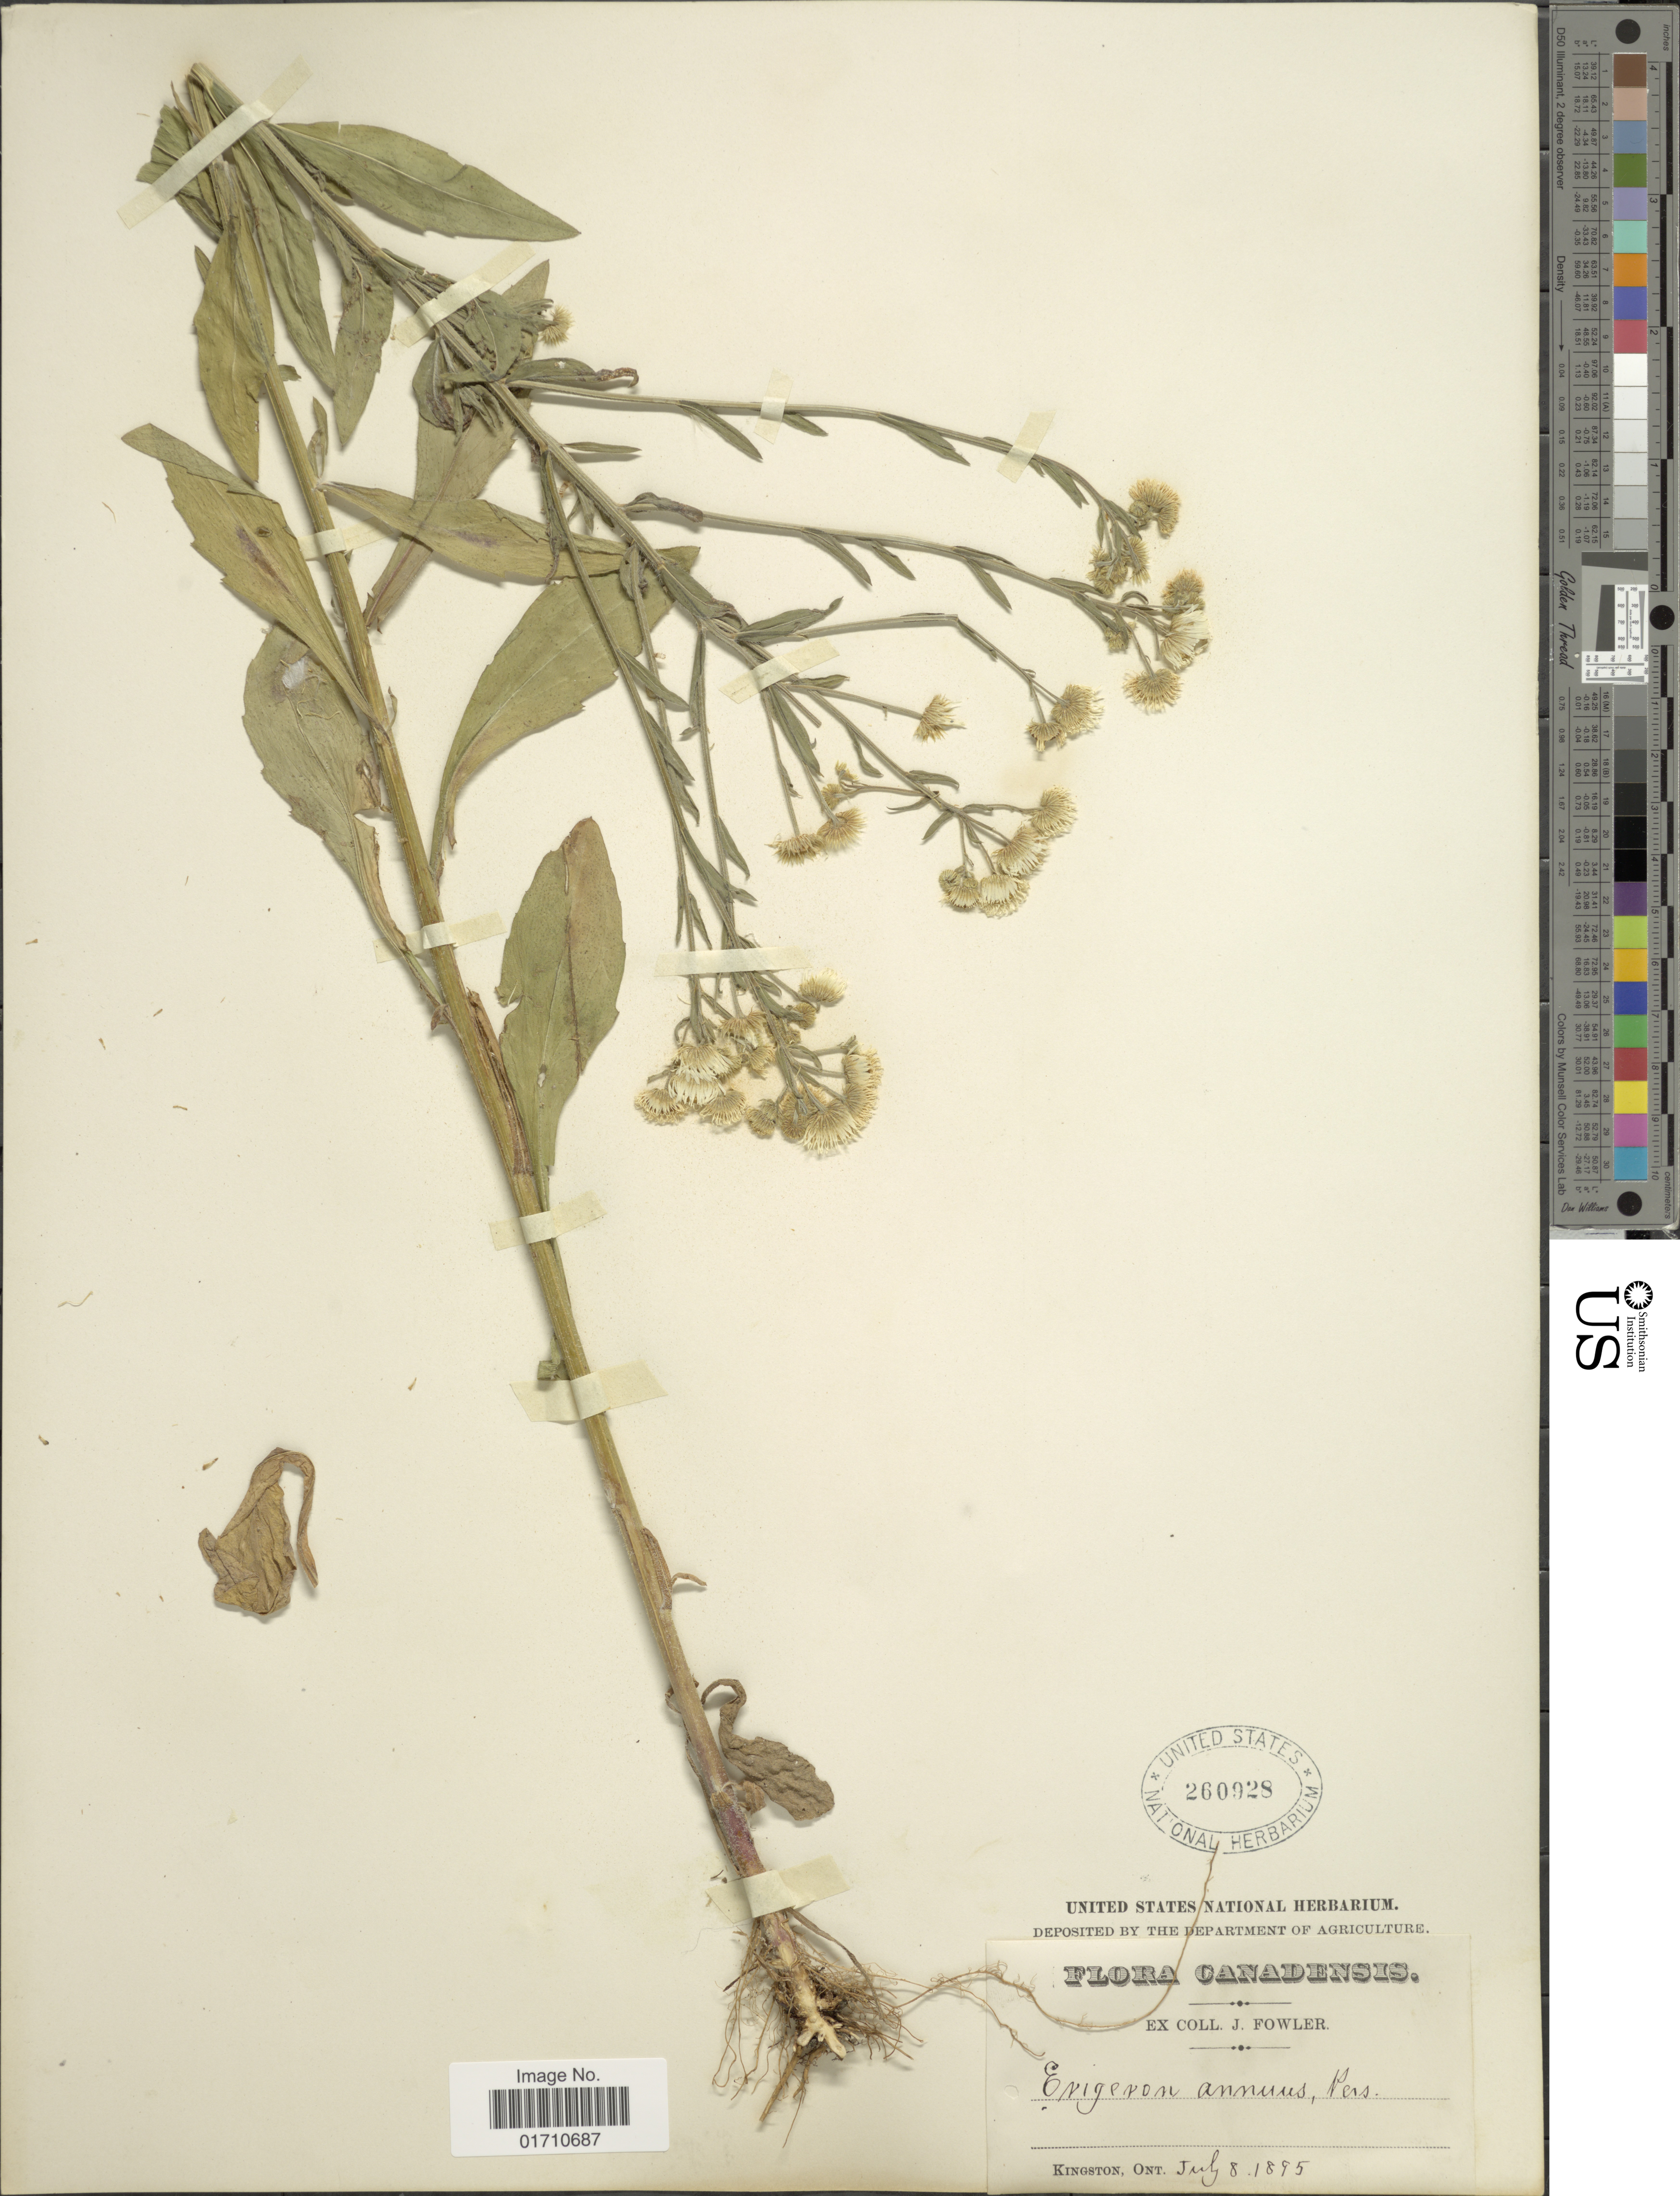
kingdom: Plantae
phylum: Tracheophyta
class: Magnoliopsida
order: Asterales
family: Asteraceae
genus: Erigeron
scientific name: Erigeron annuus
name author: (L.) Pers.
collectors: J. P. Fowler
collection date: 1895-07-08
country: Canada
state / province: Ontario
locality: Kingston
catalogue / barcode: US 260928